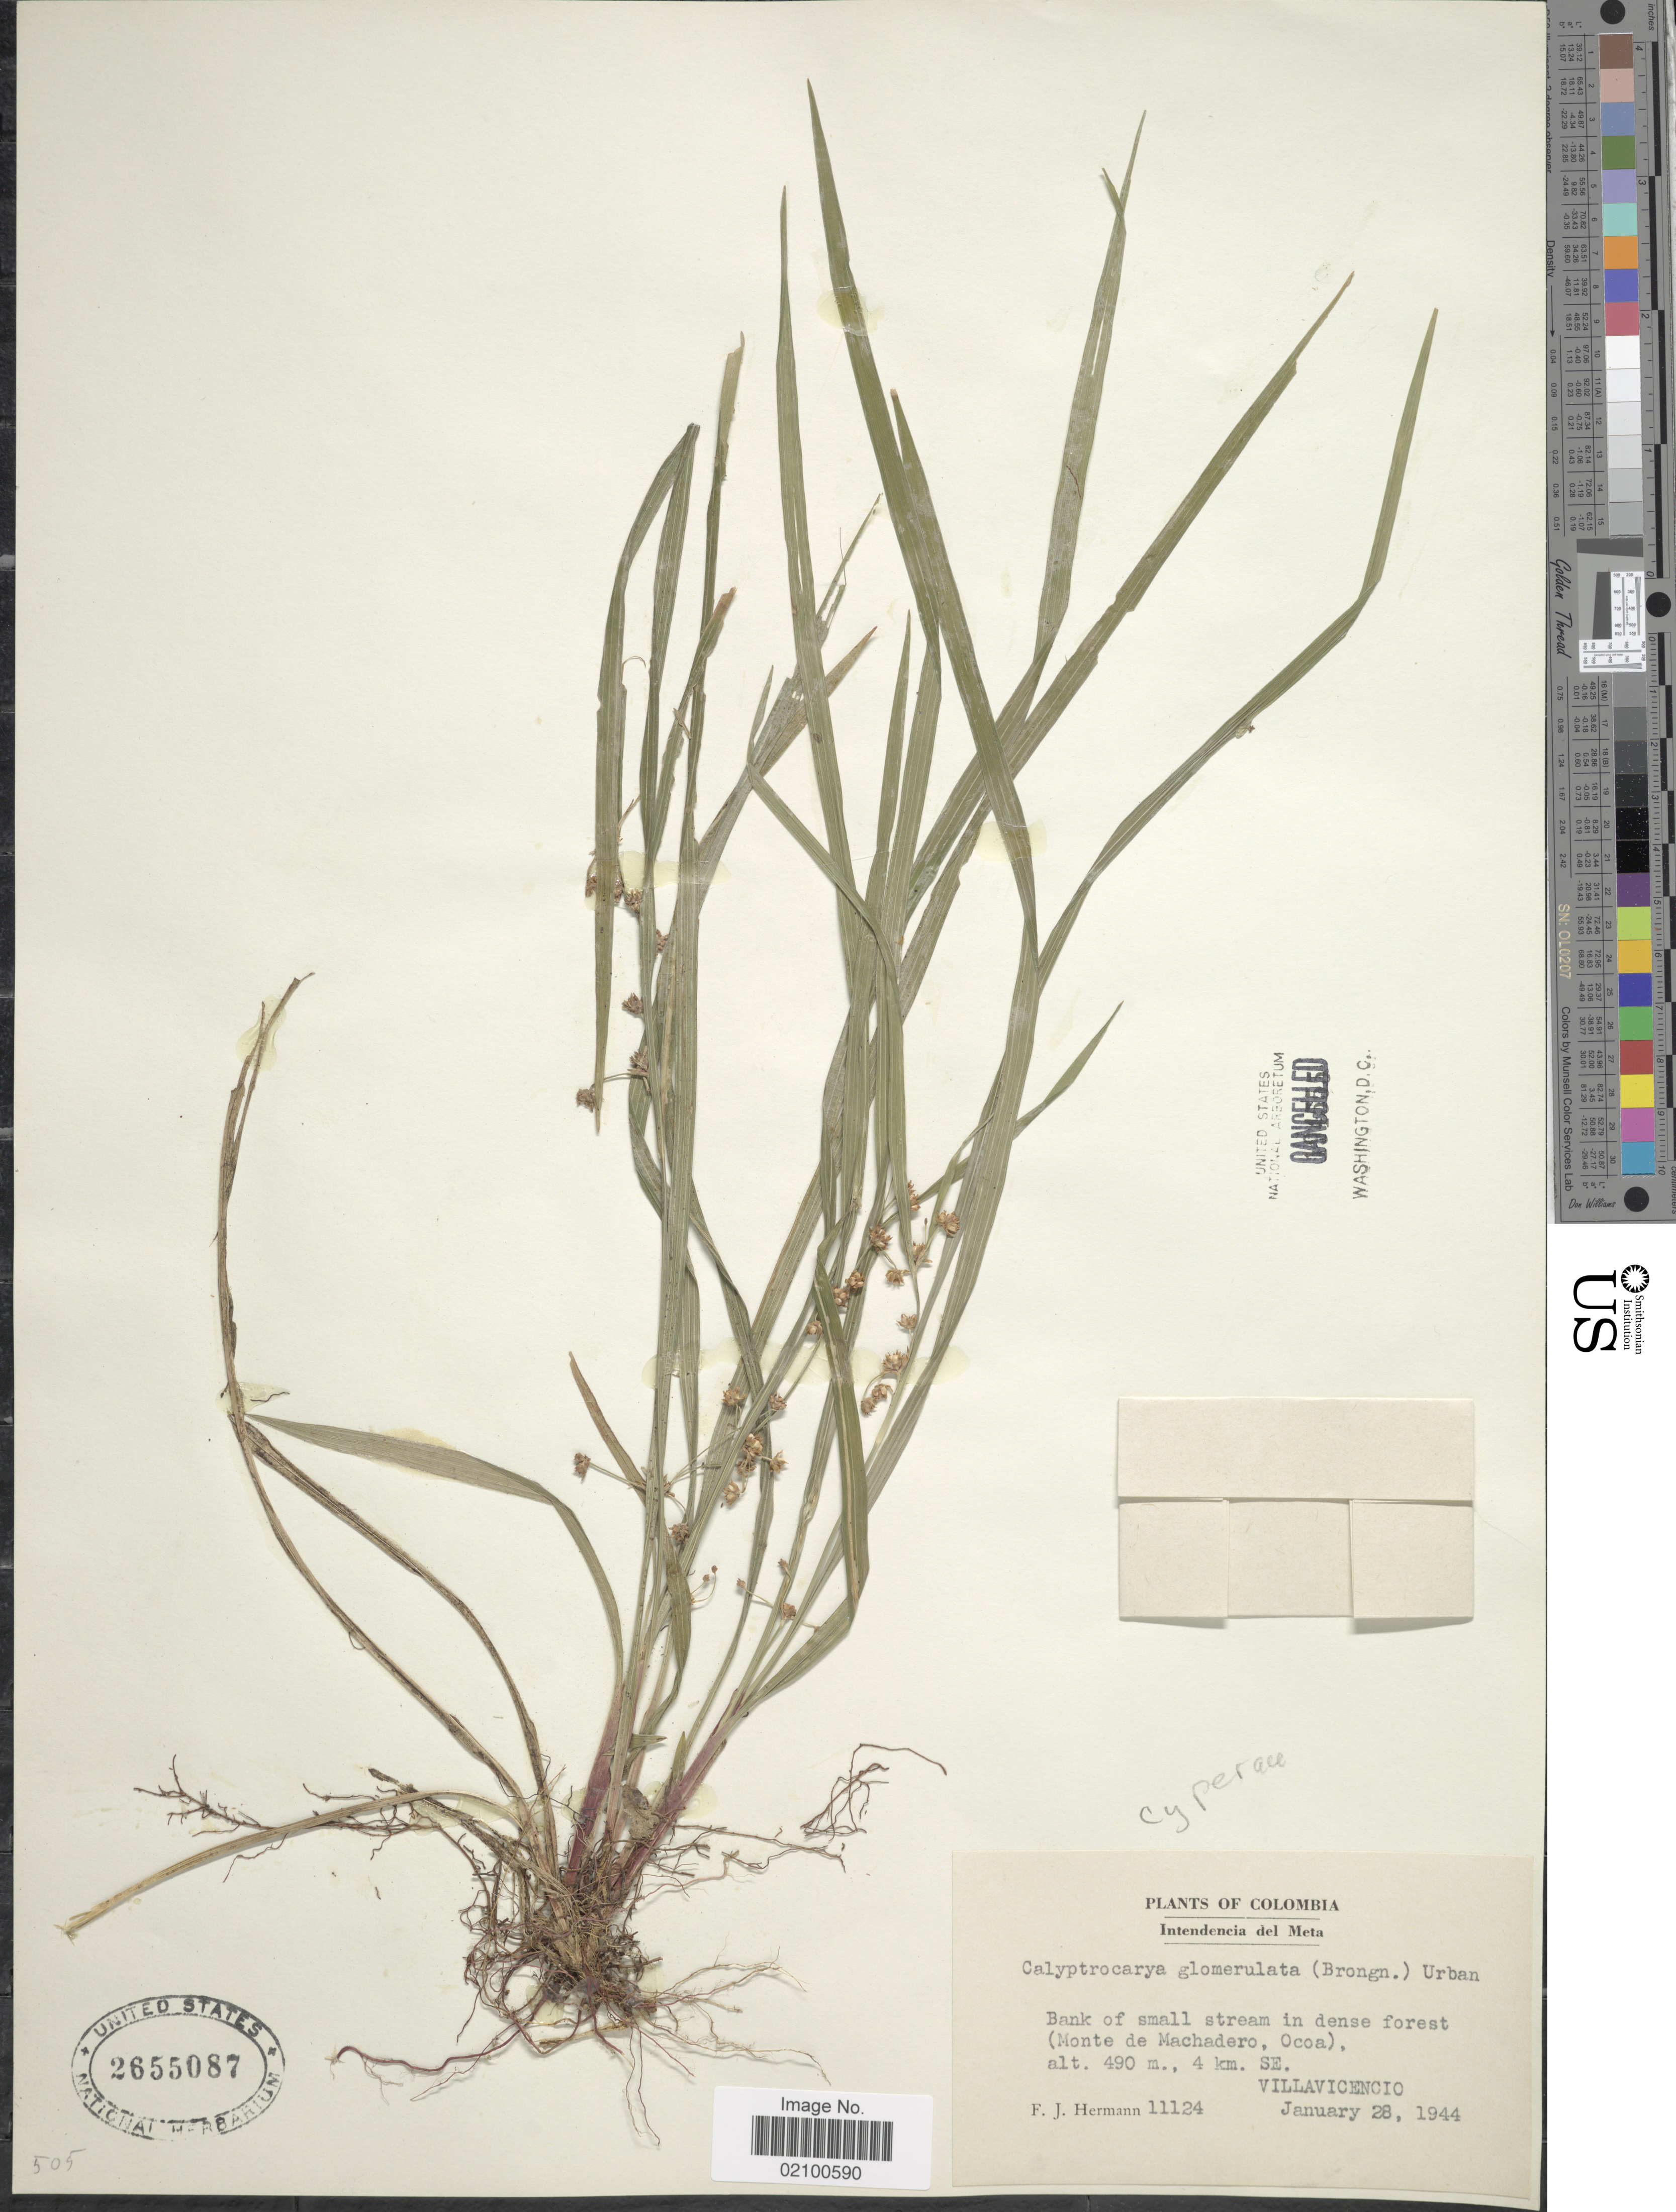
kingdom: Plantae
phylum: Tracheophyta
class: Liliopsida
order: Poales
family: Cyperaceae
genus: Calyptrocarya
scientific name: Calyptrocarya glomerulata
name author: (Brongn.) Urb.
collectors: F. J. Hermann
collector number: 11124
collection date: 1944-01-28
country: Colombia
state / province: Meta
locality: Monte de Machadero, Ocoa, 4 km SE Villavicencio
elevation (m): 490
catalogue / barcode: US 2655087